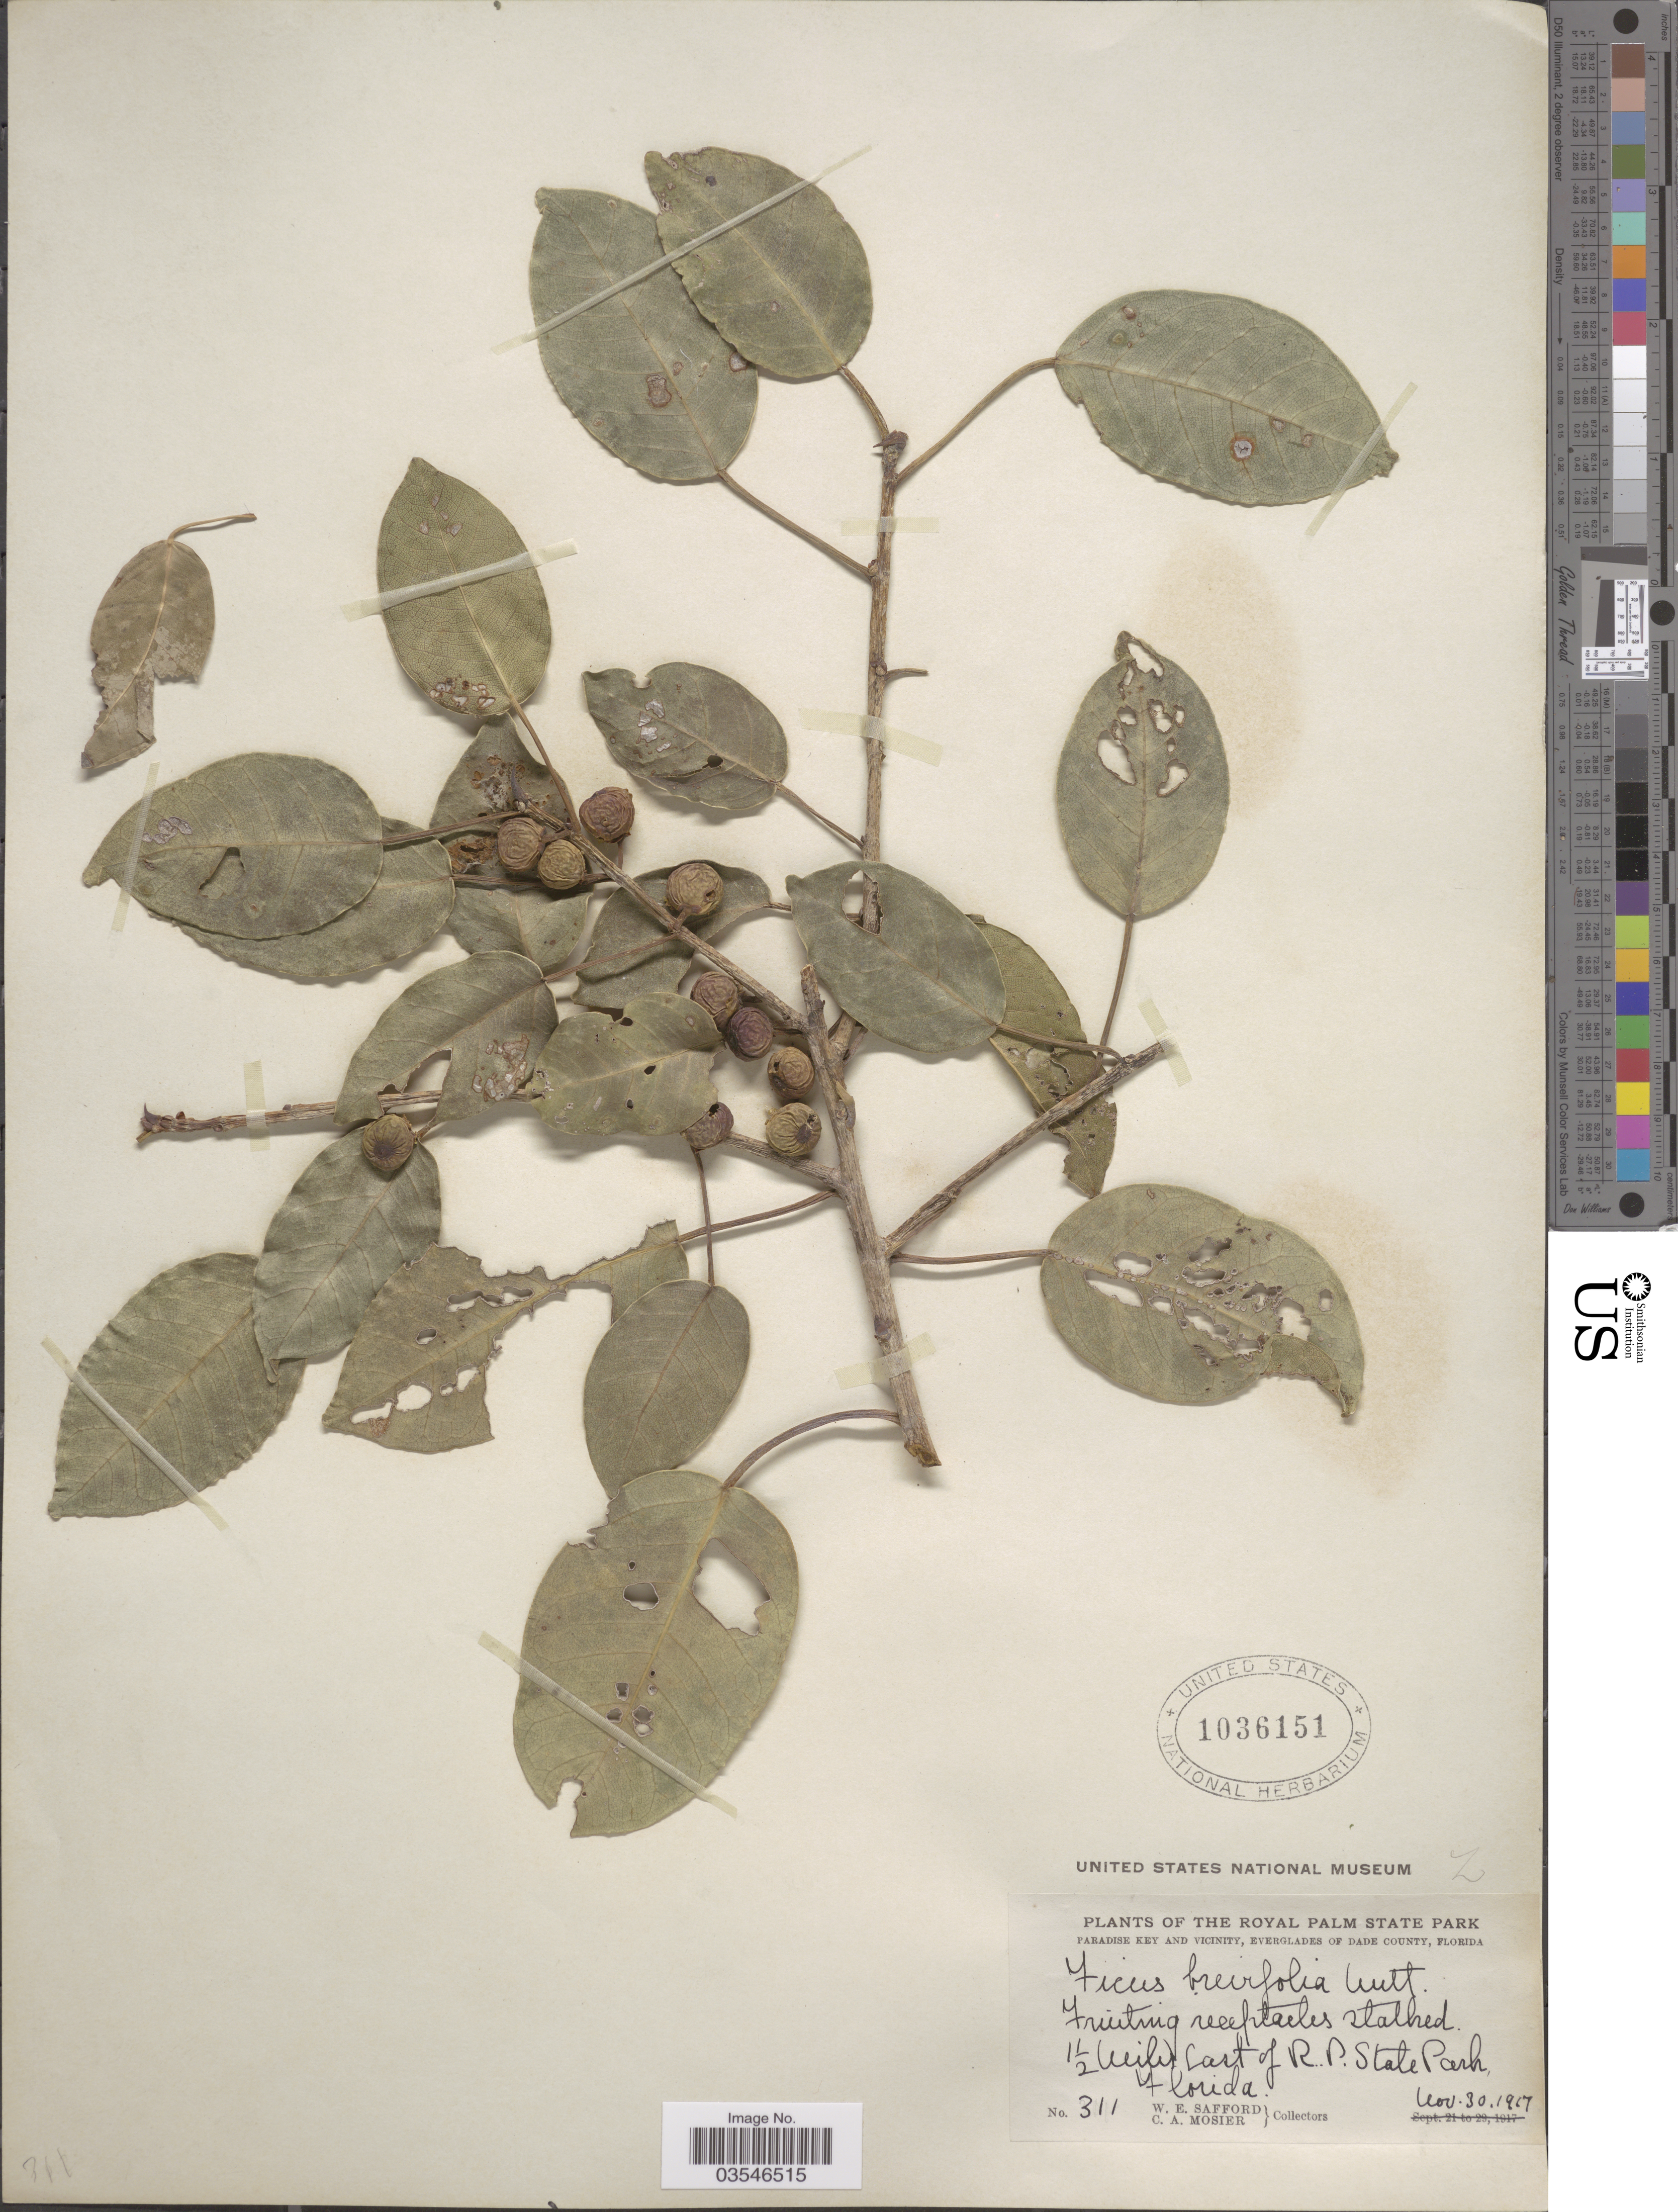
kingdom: Plantae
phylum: Tracheophyta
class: Magnoliopsida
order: Rosales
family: Moraceae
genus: Ficus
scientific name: Ficus brevifolia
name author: Nutt.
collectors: W. E. Safford & C. A. Mosier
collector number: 311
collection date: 1917-11-30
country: United States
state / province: Florida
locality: The Royal Palm State Park, Paradise Key and Vicinity, Everglades of Dade County. 1½ miles east of R.P. State Park.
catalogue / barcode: US 1036151